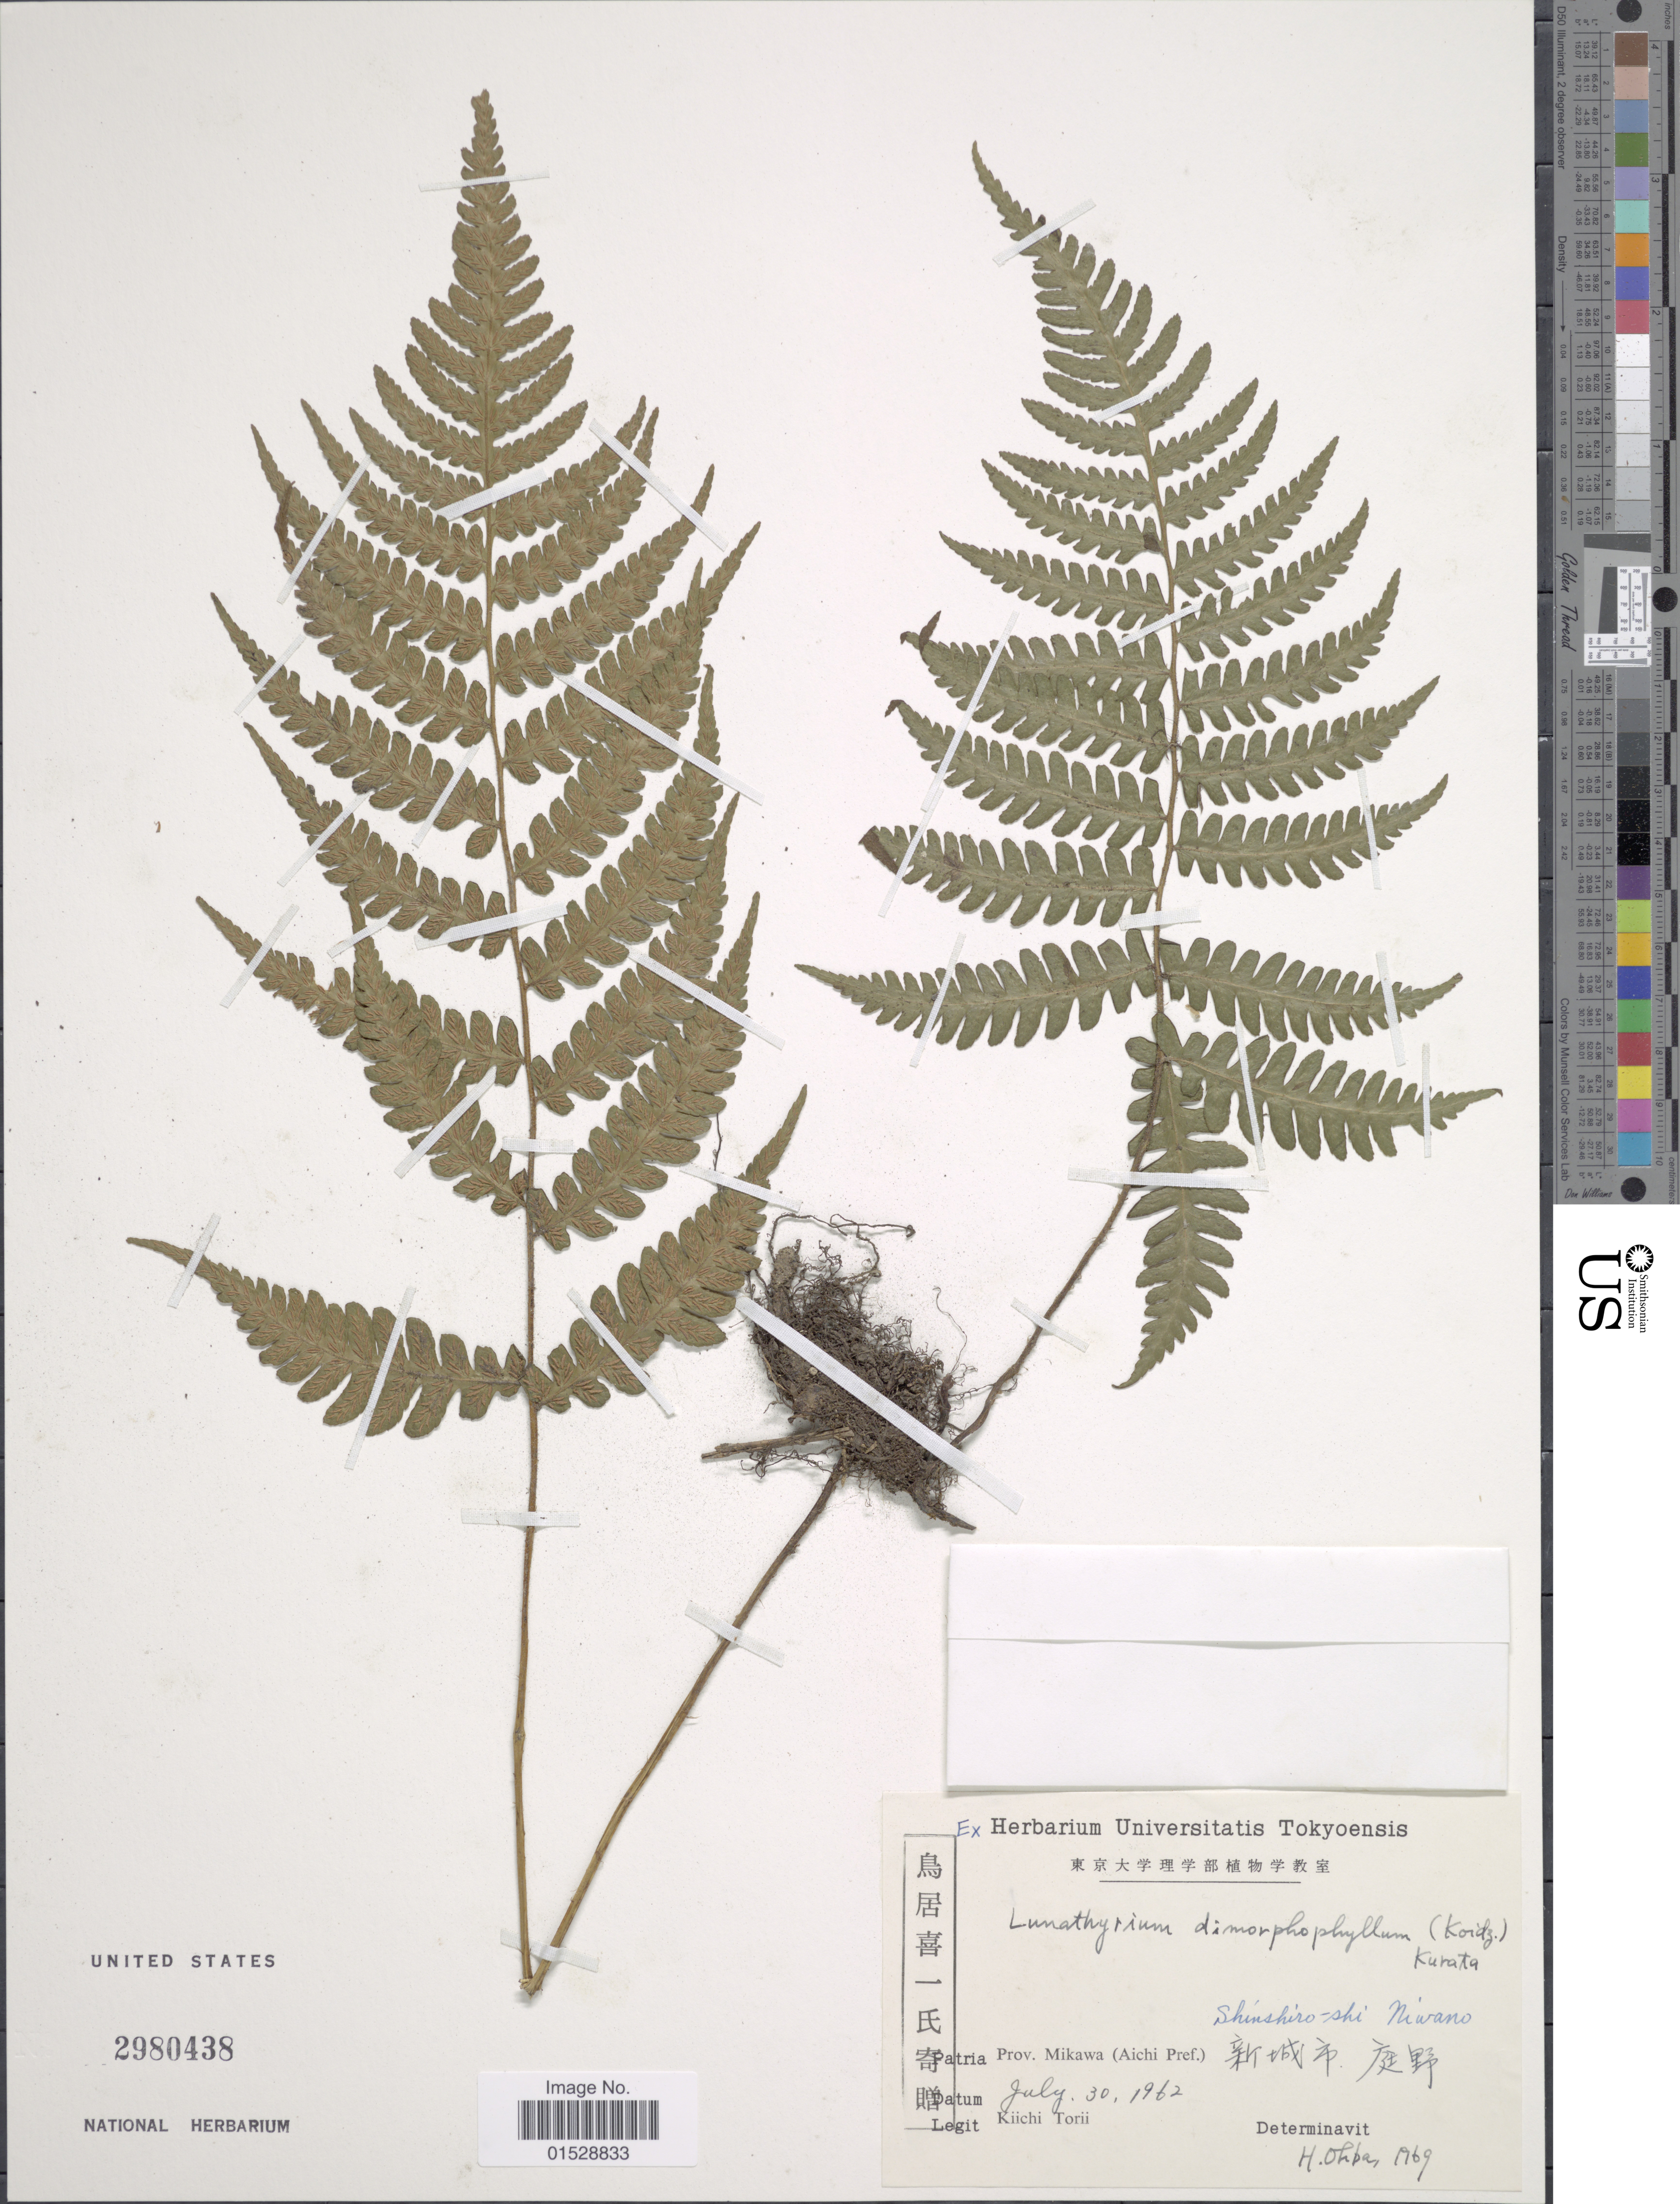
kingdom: Plantae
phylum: Tracheophyta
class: Polypodiopsida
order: Polypodiales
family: Athyriaceae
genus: Deparia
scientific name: Deparia dimorphophylla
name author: (Koidz.) M. Kato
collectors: K. Torii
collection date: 1962-07-30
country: Japan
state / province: Aiti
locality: Shinshiro-shi, Niwano, Prov. Mikawa (Aichi Pref.)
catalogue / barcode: US 2980438